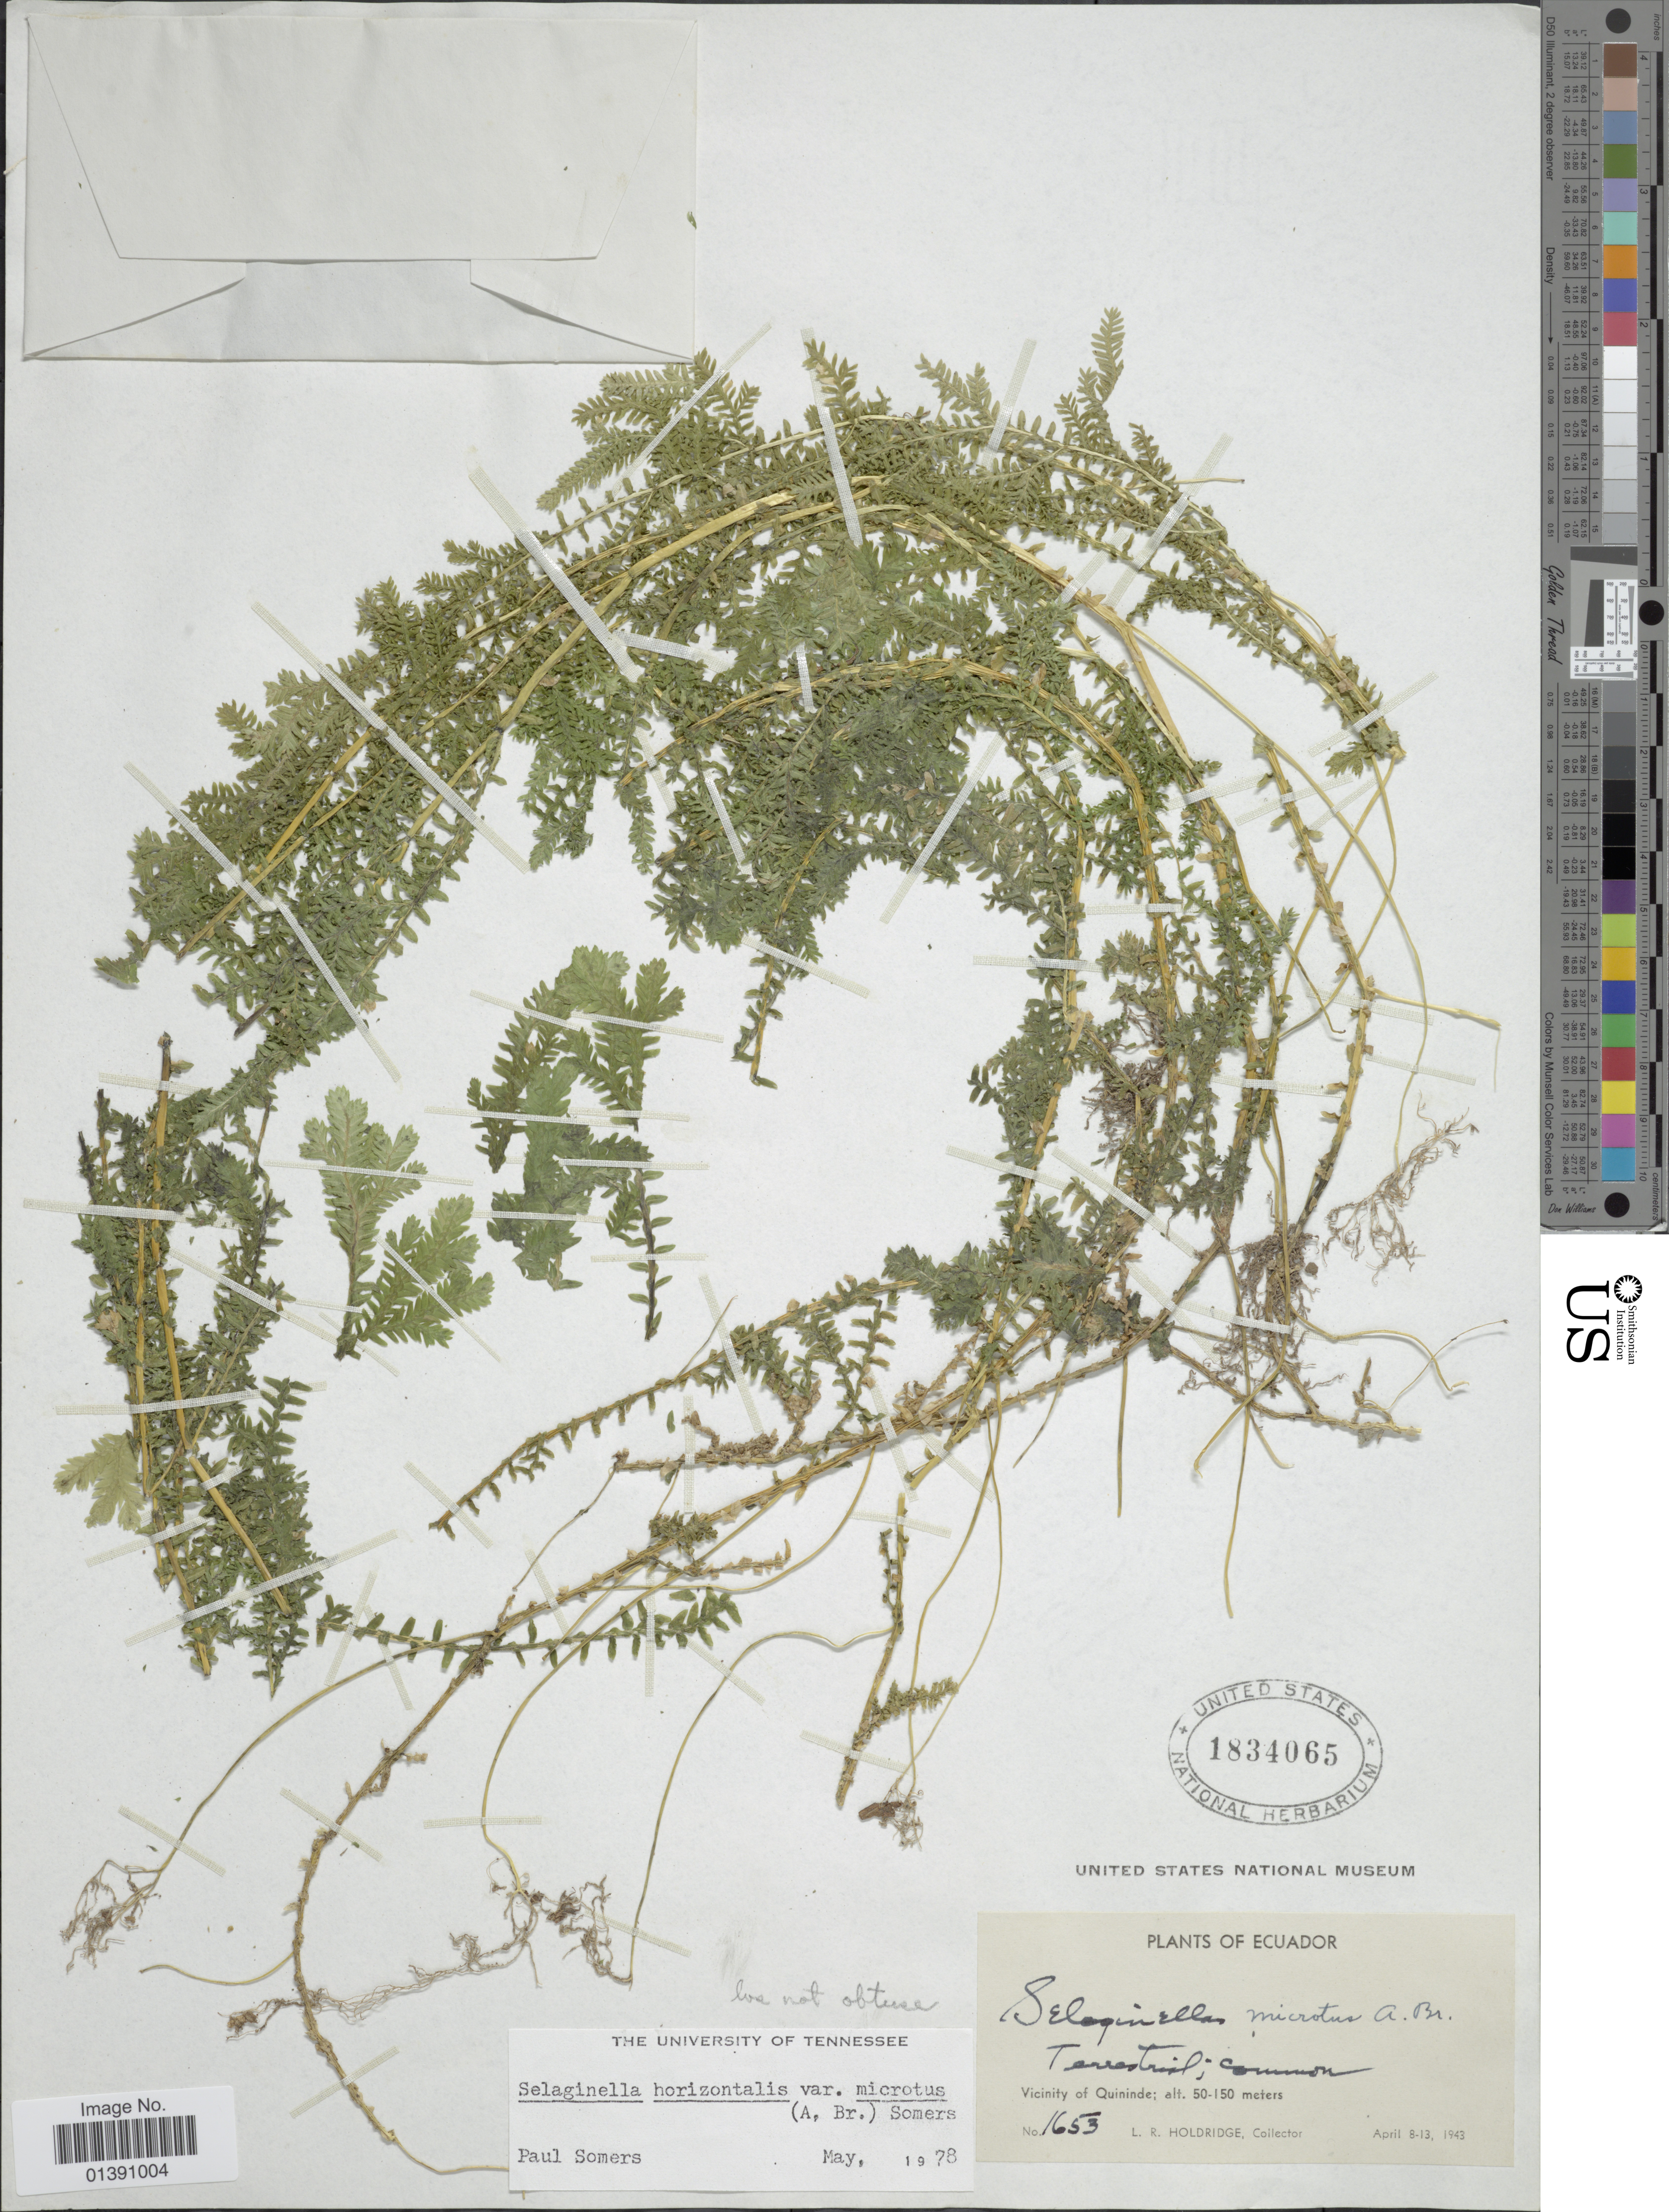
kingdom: Plantae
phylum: Tracheophyta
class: Lycopodiopsida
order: Selaginellales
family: Selaginellaceae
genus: Selaginella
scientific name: Selaginella horizontalis var. microtus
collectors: L. Holdridge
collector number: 1653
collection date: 1943-04-08/1943-04-13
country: Ecuador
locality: Vicinity of Quininde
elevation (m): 50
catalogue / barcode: US 1834065